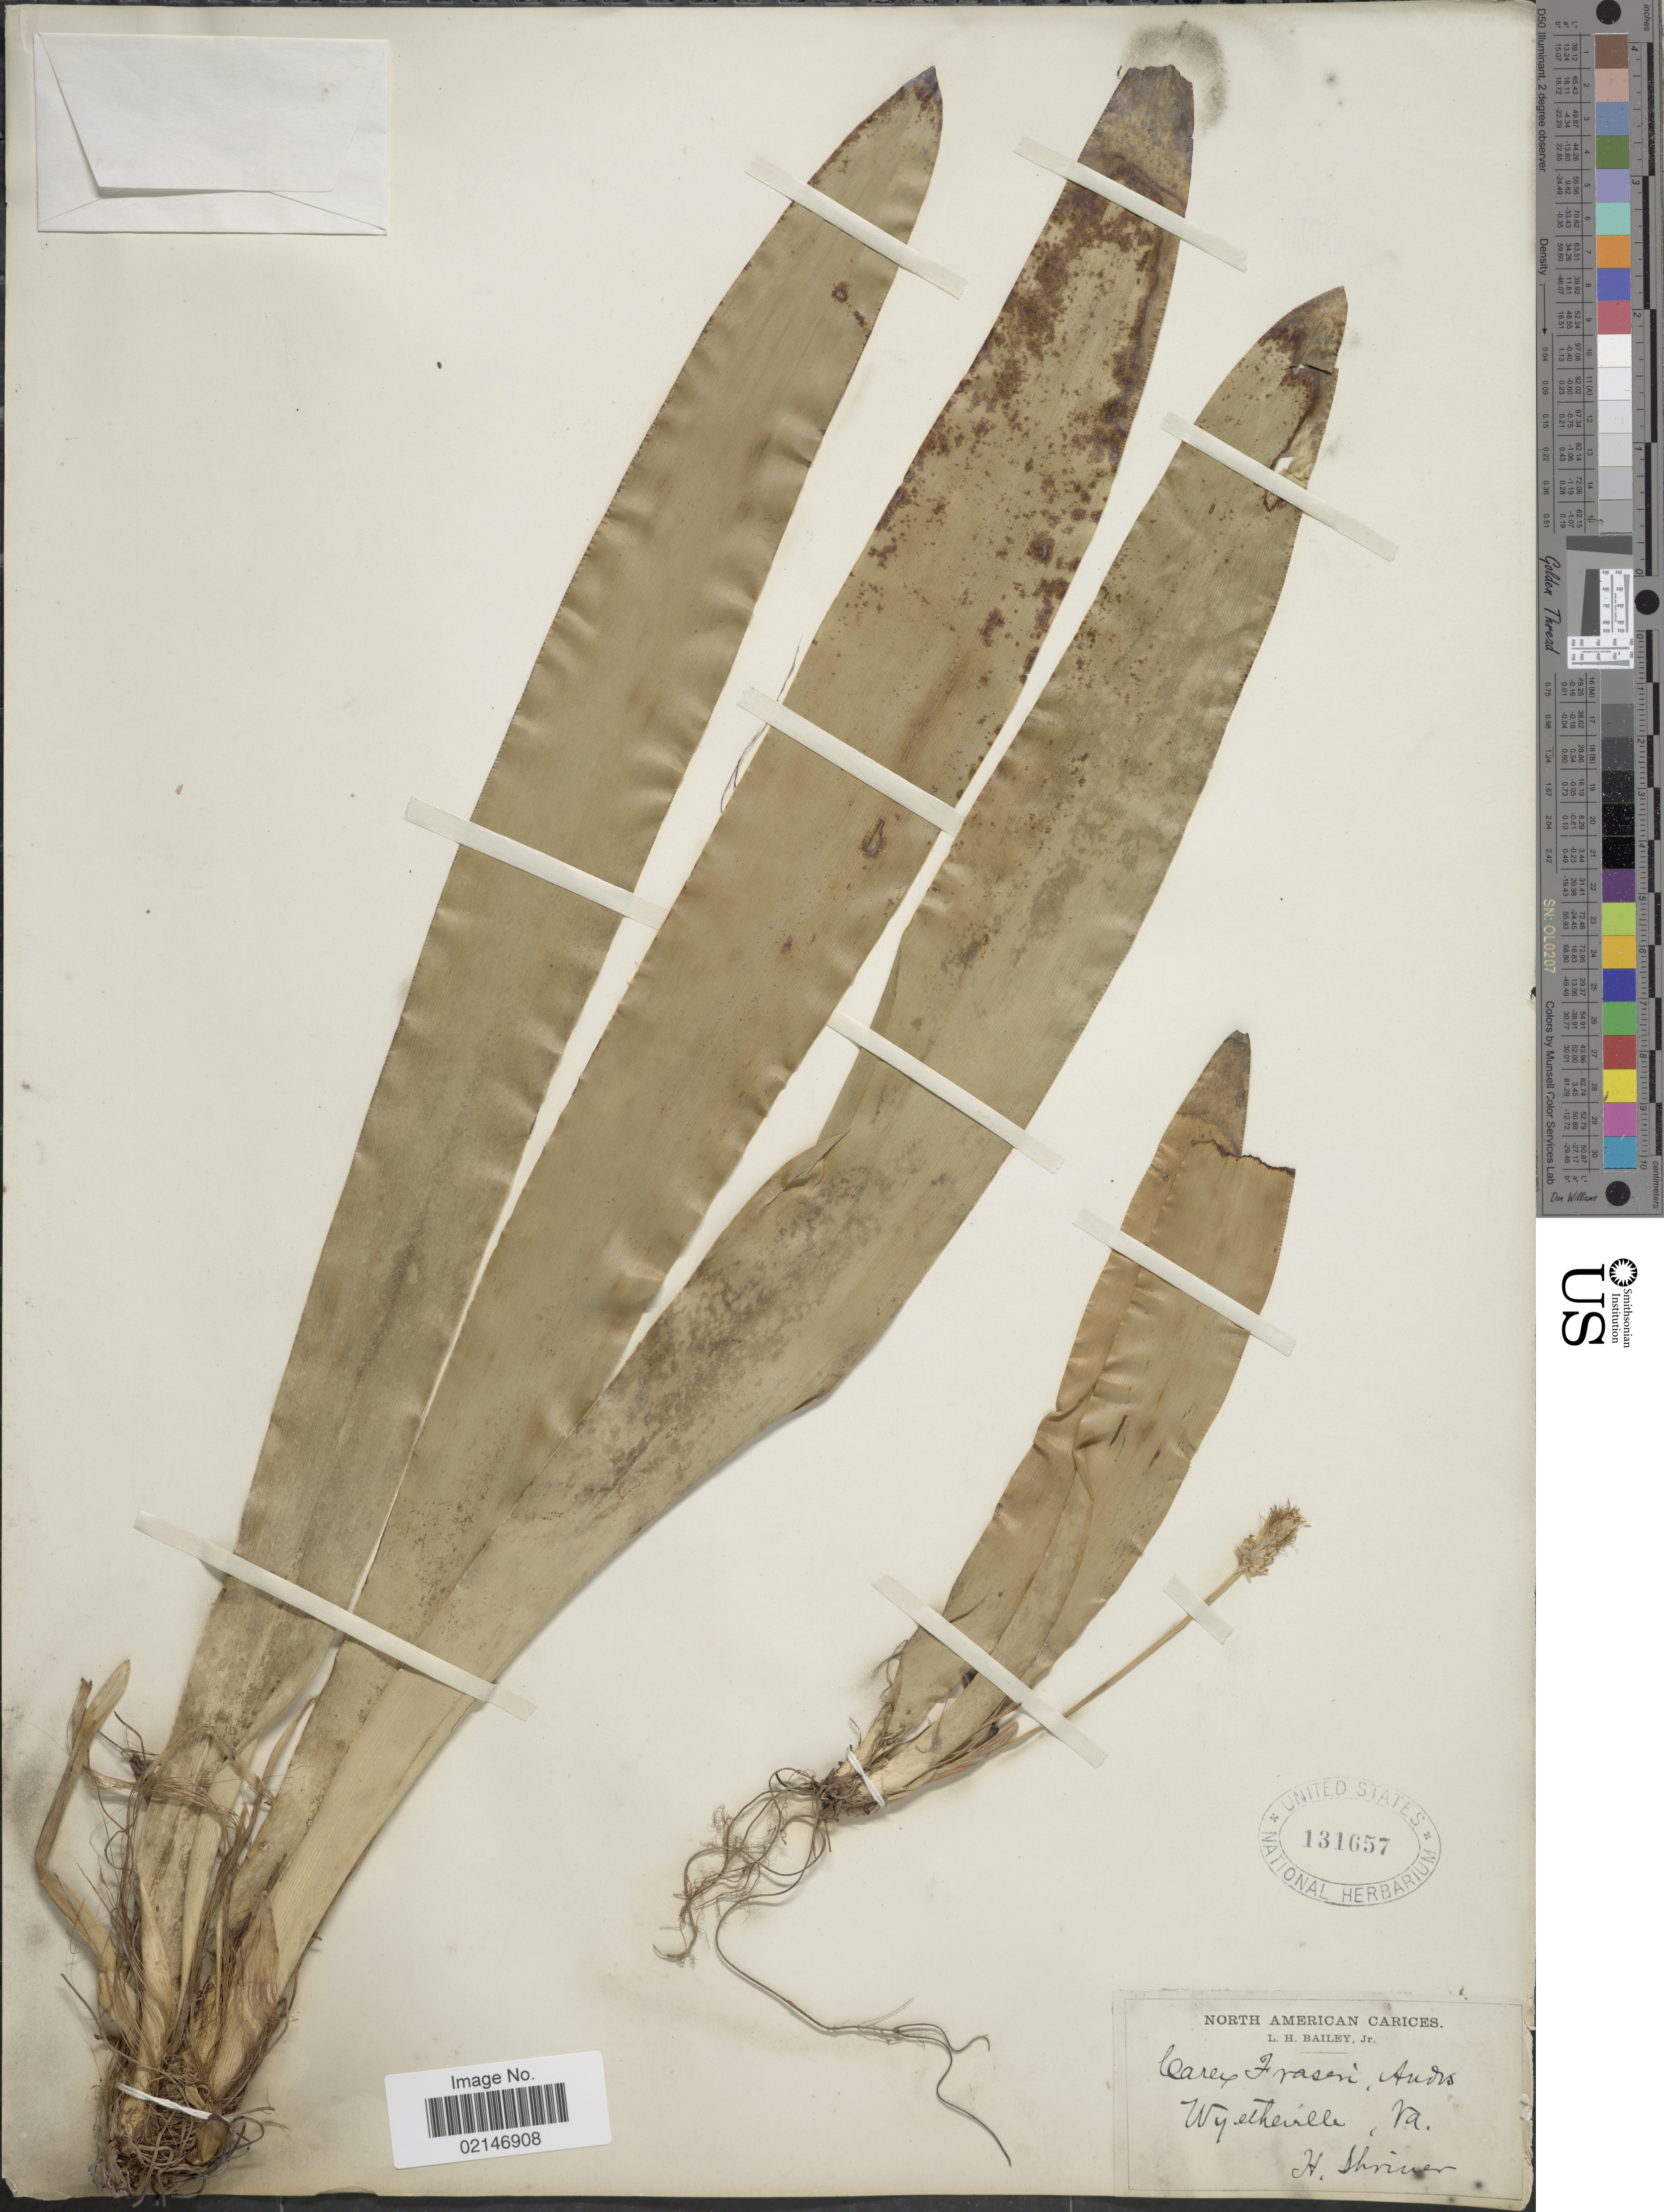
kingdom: Plantae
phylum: Tracheophyta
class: Liliopsida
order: Poales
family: Cyperaceae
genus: Carex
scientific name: Carex fraseriana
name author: Ker Gawl.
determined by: Strong, Mark T., (BOT), Smithsonian Institution - National Museum of Natural History (UNITED STATES)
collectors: H. Shriver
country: United States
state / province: Virginia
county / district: Wythe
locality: Wytheville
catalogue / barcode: US 131657